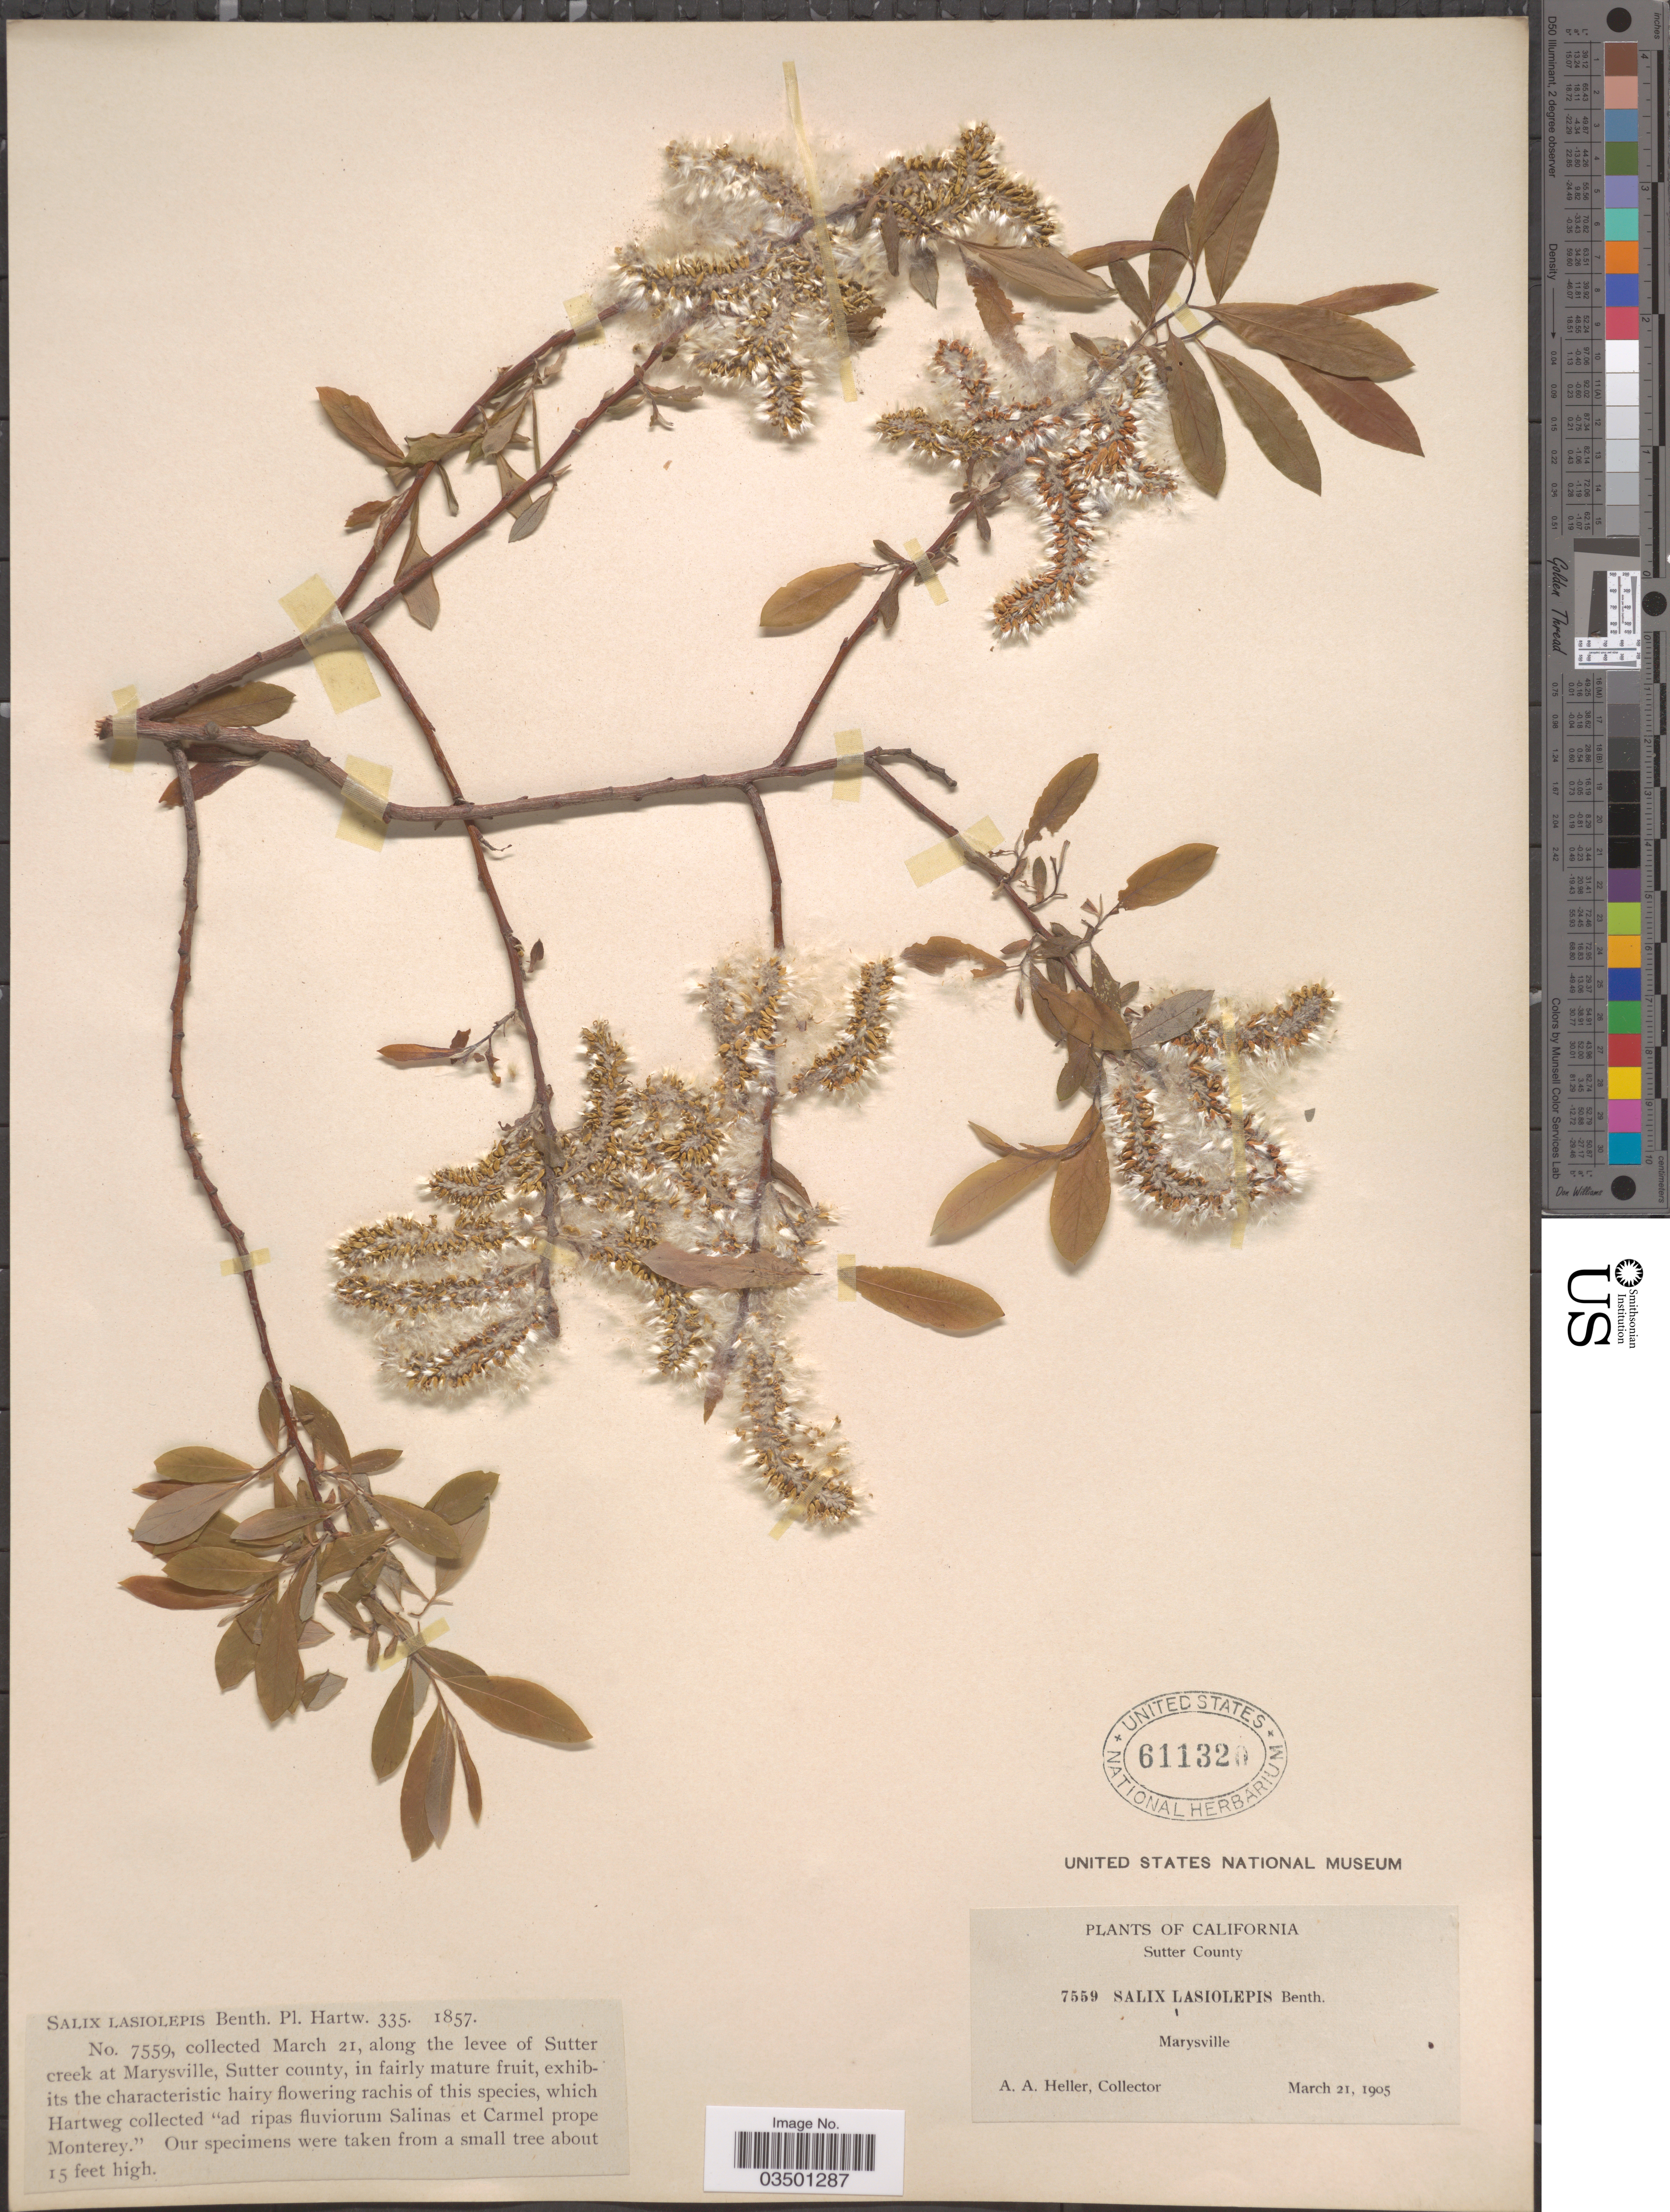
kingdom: Plantae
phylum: Tracheophyta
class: Magnoliopsida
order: Malpighiales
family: Salicaceae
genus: Salix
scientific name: Salix lasiolepis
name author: Benth.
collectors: A. A. Heller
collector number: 7559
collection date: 1905-03-21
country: United States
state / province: California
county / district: Sutter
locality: Along the levee of Sutter creek at Marysville, Sutter County. Marysville.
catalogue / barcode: US 611320